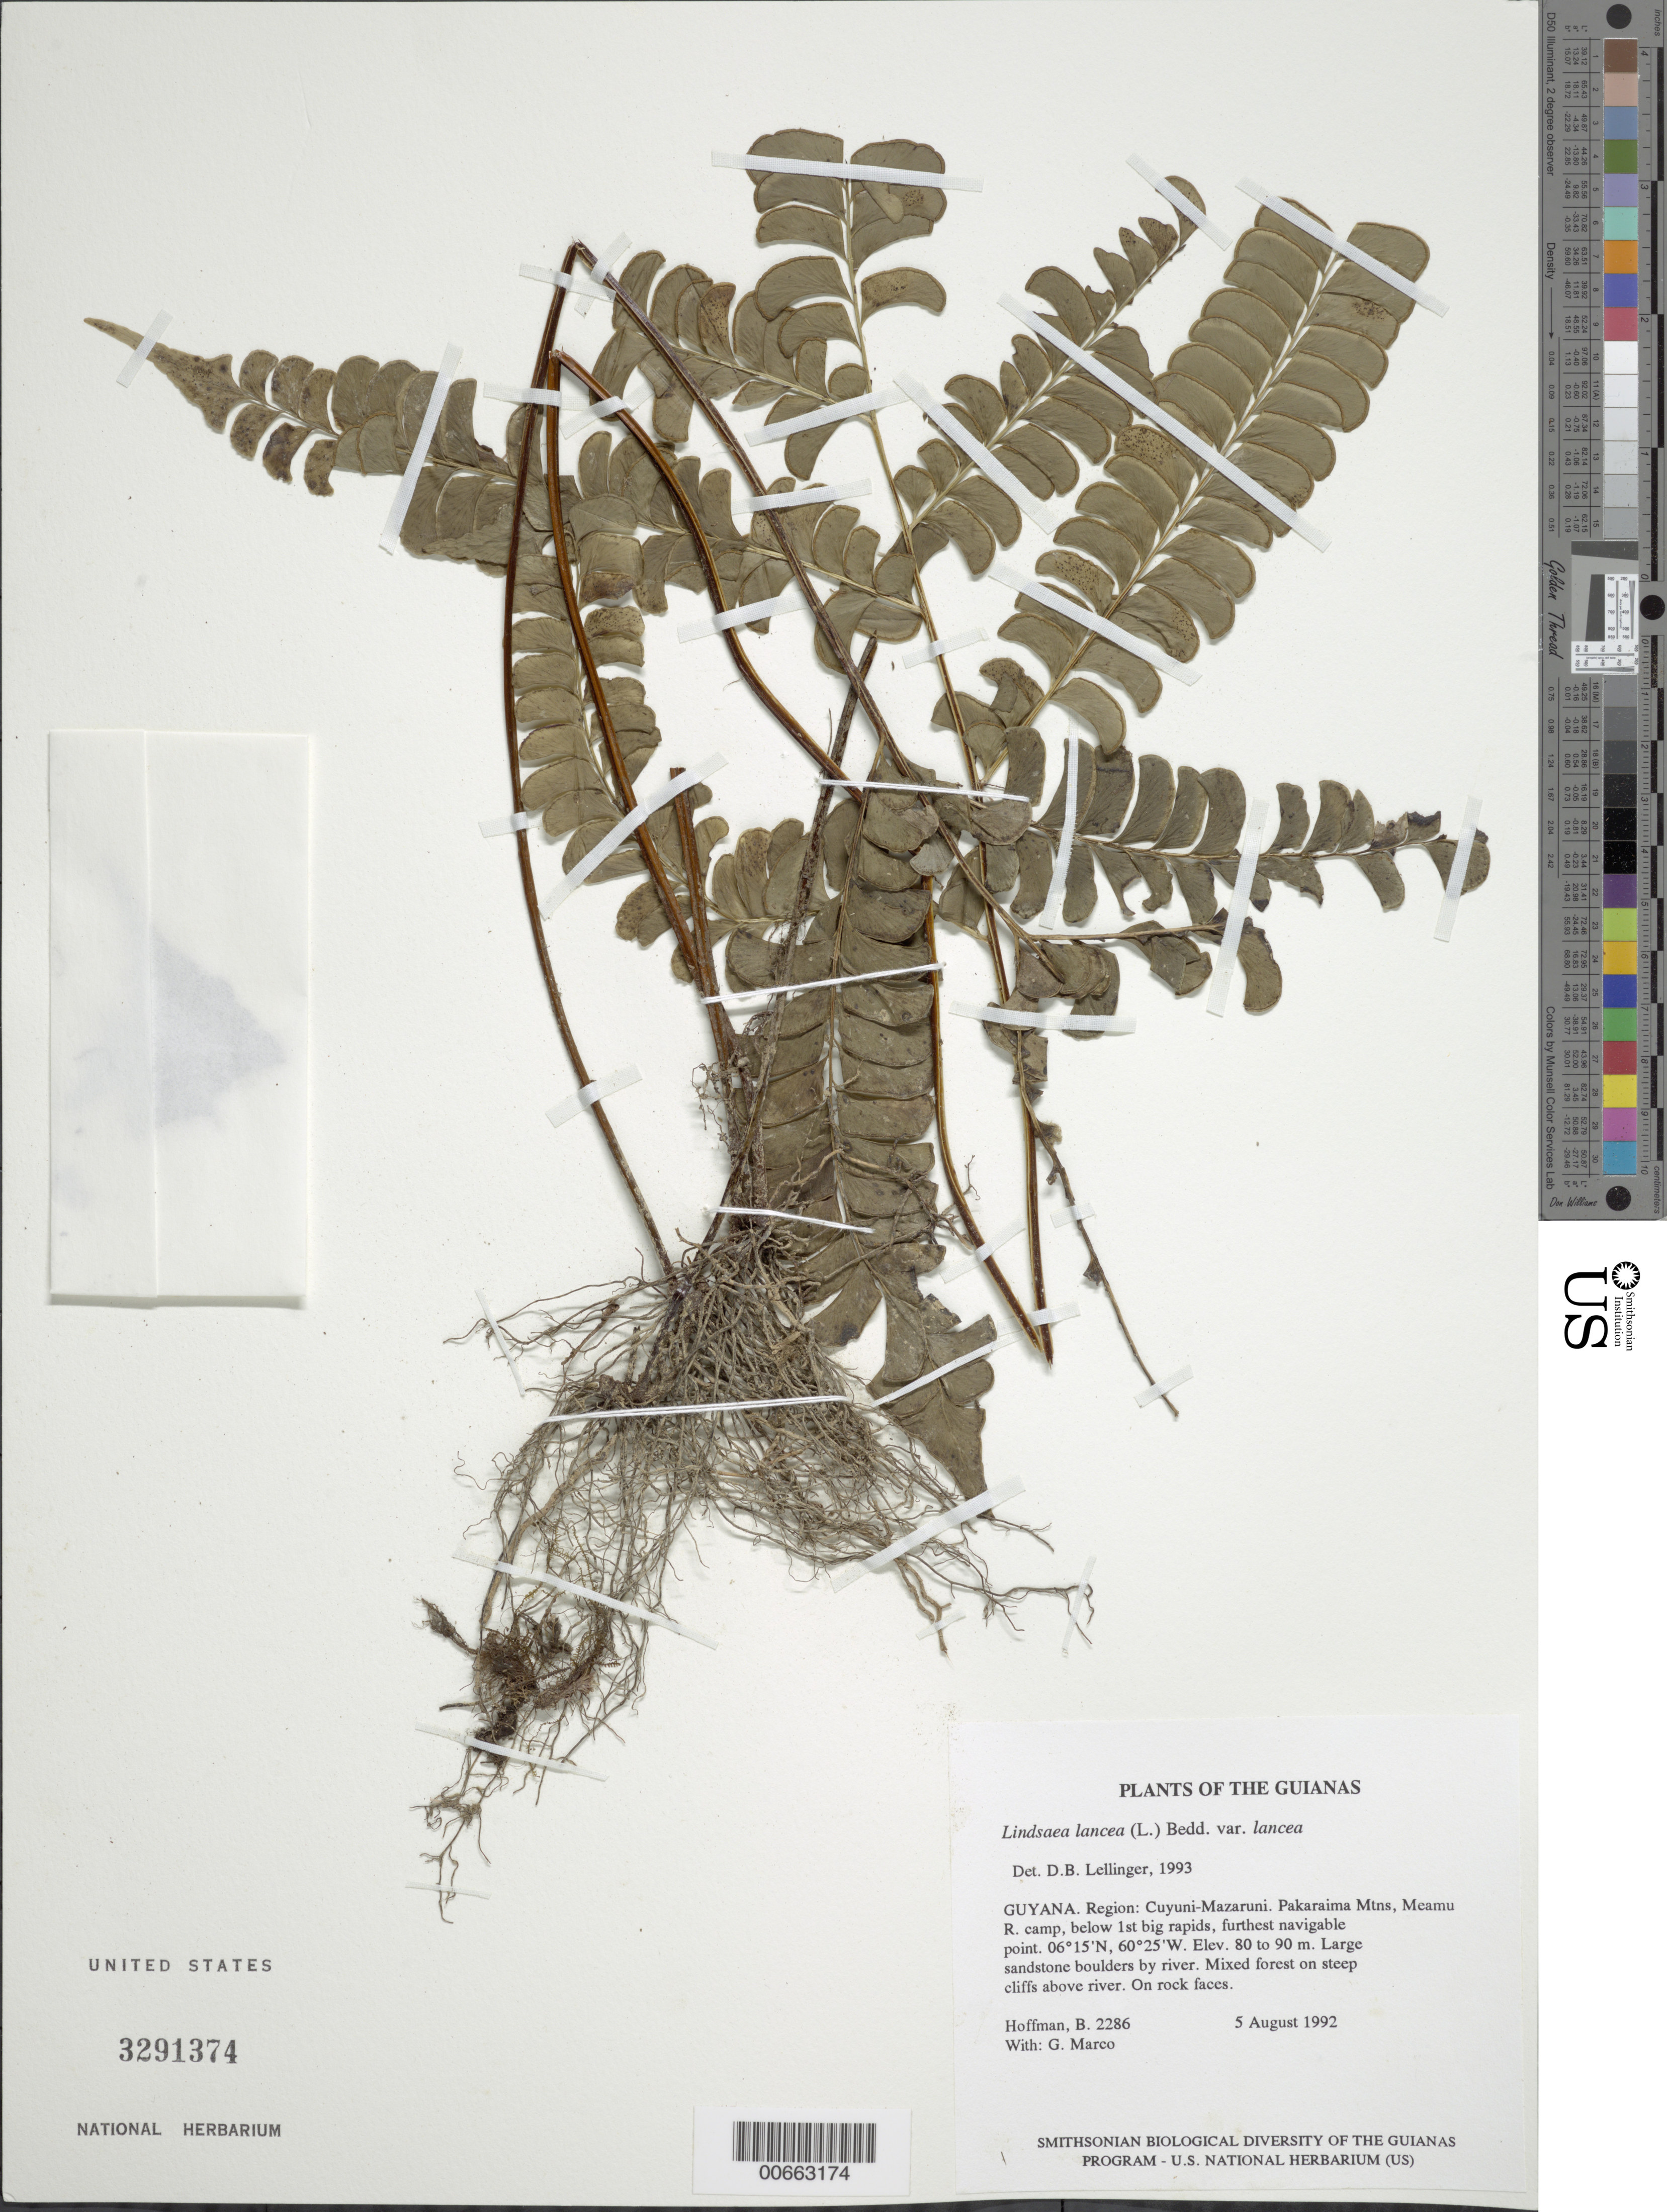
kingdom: Plantae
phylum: Tracheophyta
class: Polypodiopsida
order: Polypodiales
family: Lindsaeaceae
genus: Lindsaea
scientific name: Lindsaea lancea var. lancea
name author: (L.) Bedd.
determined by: Lellinger, David B., (BOT), Smithsonian Institution - National Museum of Natural History (UNITED STATES)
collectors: B. Hoffman & G. Marco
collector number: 2286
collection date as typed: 5 August 1992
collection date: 1992-08-05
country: Guyana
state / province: Cuyuni-Mazaruni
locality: Pakaraima Mountains, Meamu River camp, below 1st big rapids, furthest navigable point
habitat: Large sandstone boulders by river. Mixed forest on steep cliffs above river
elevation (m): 80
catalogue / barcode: US 3291374